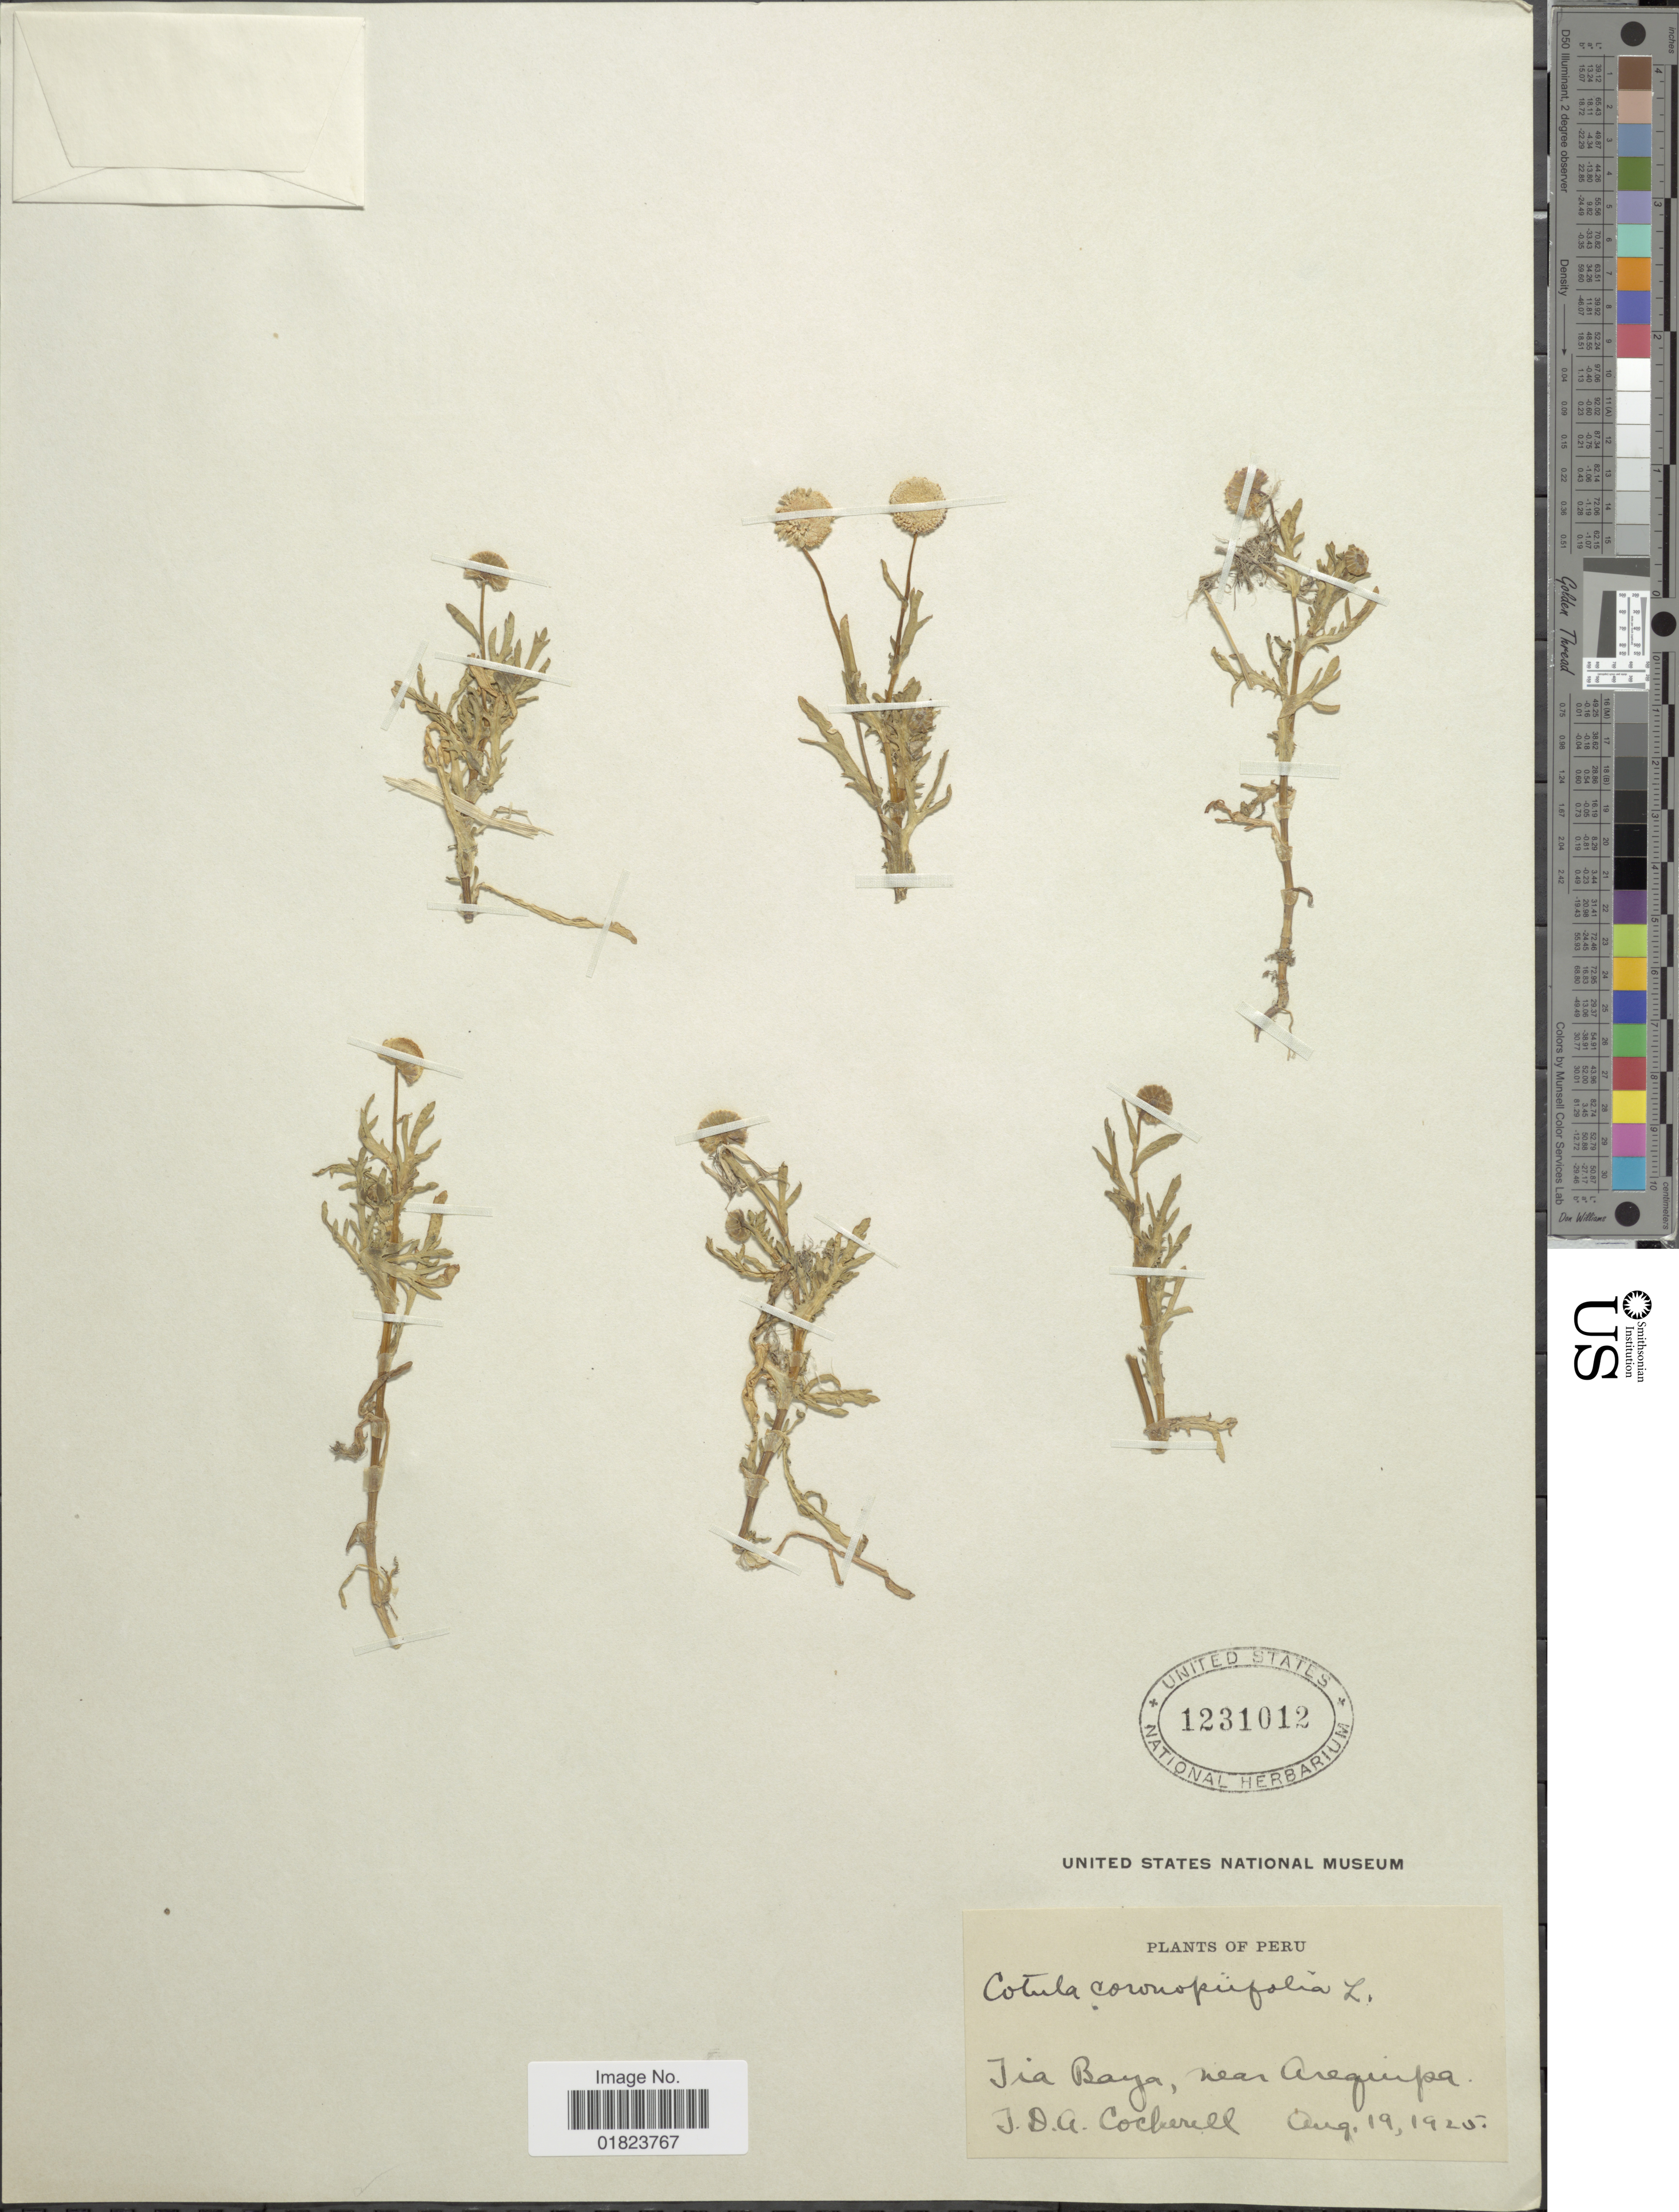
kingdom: Plantae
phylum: Tracheophyta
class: Magnoliopsida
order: Asterales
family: Asteraceae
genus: Cotula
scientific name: Cotula coronopifolia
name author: L.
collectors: T. Cockerell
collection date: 1925-08-19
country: Peru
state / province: Arequipa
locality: Tiabaya, near Arequipa.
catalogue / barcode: US 1231012